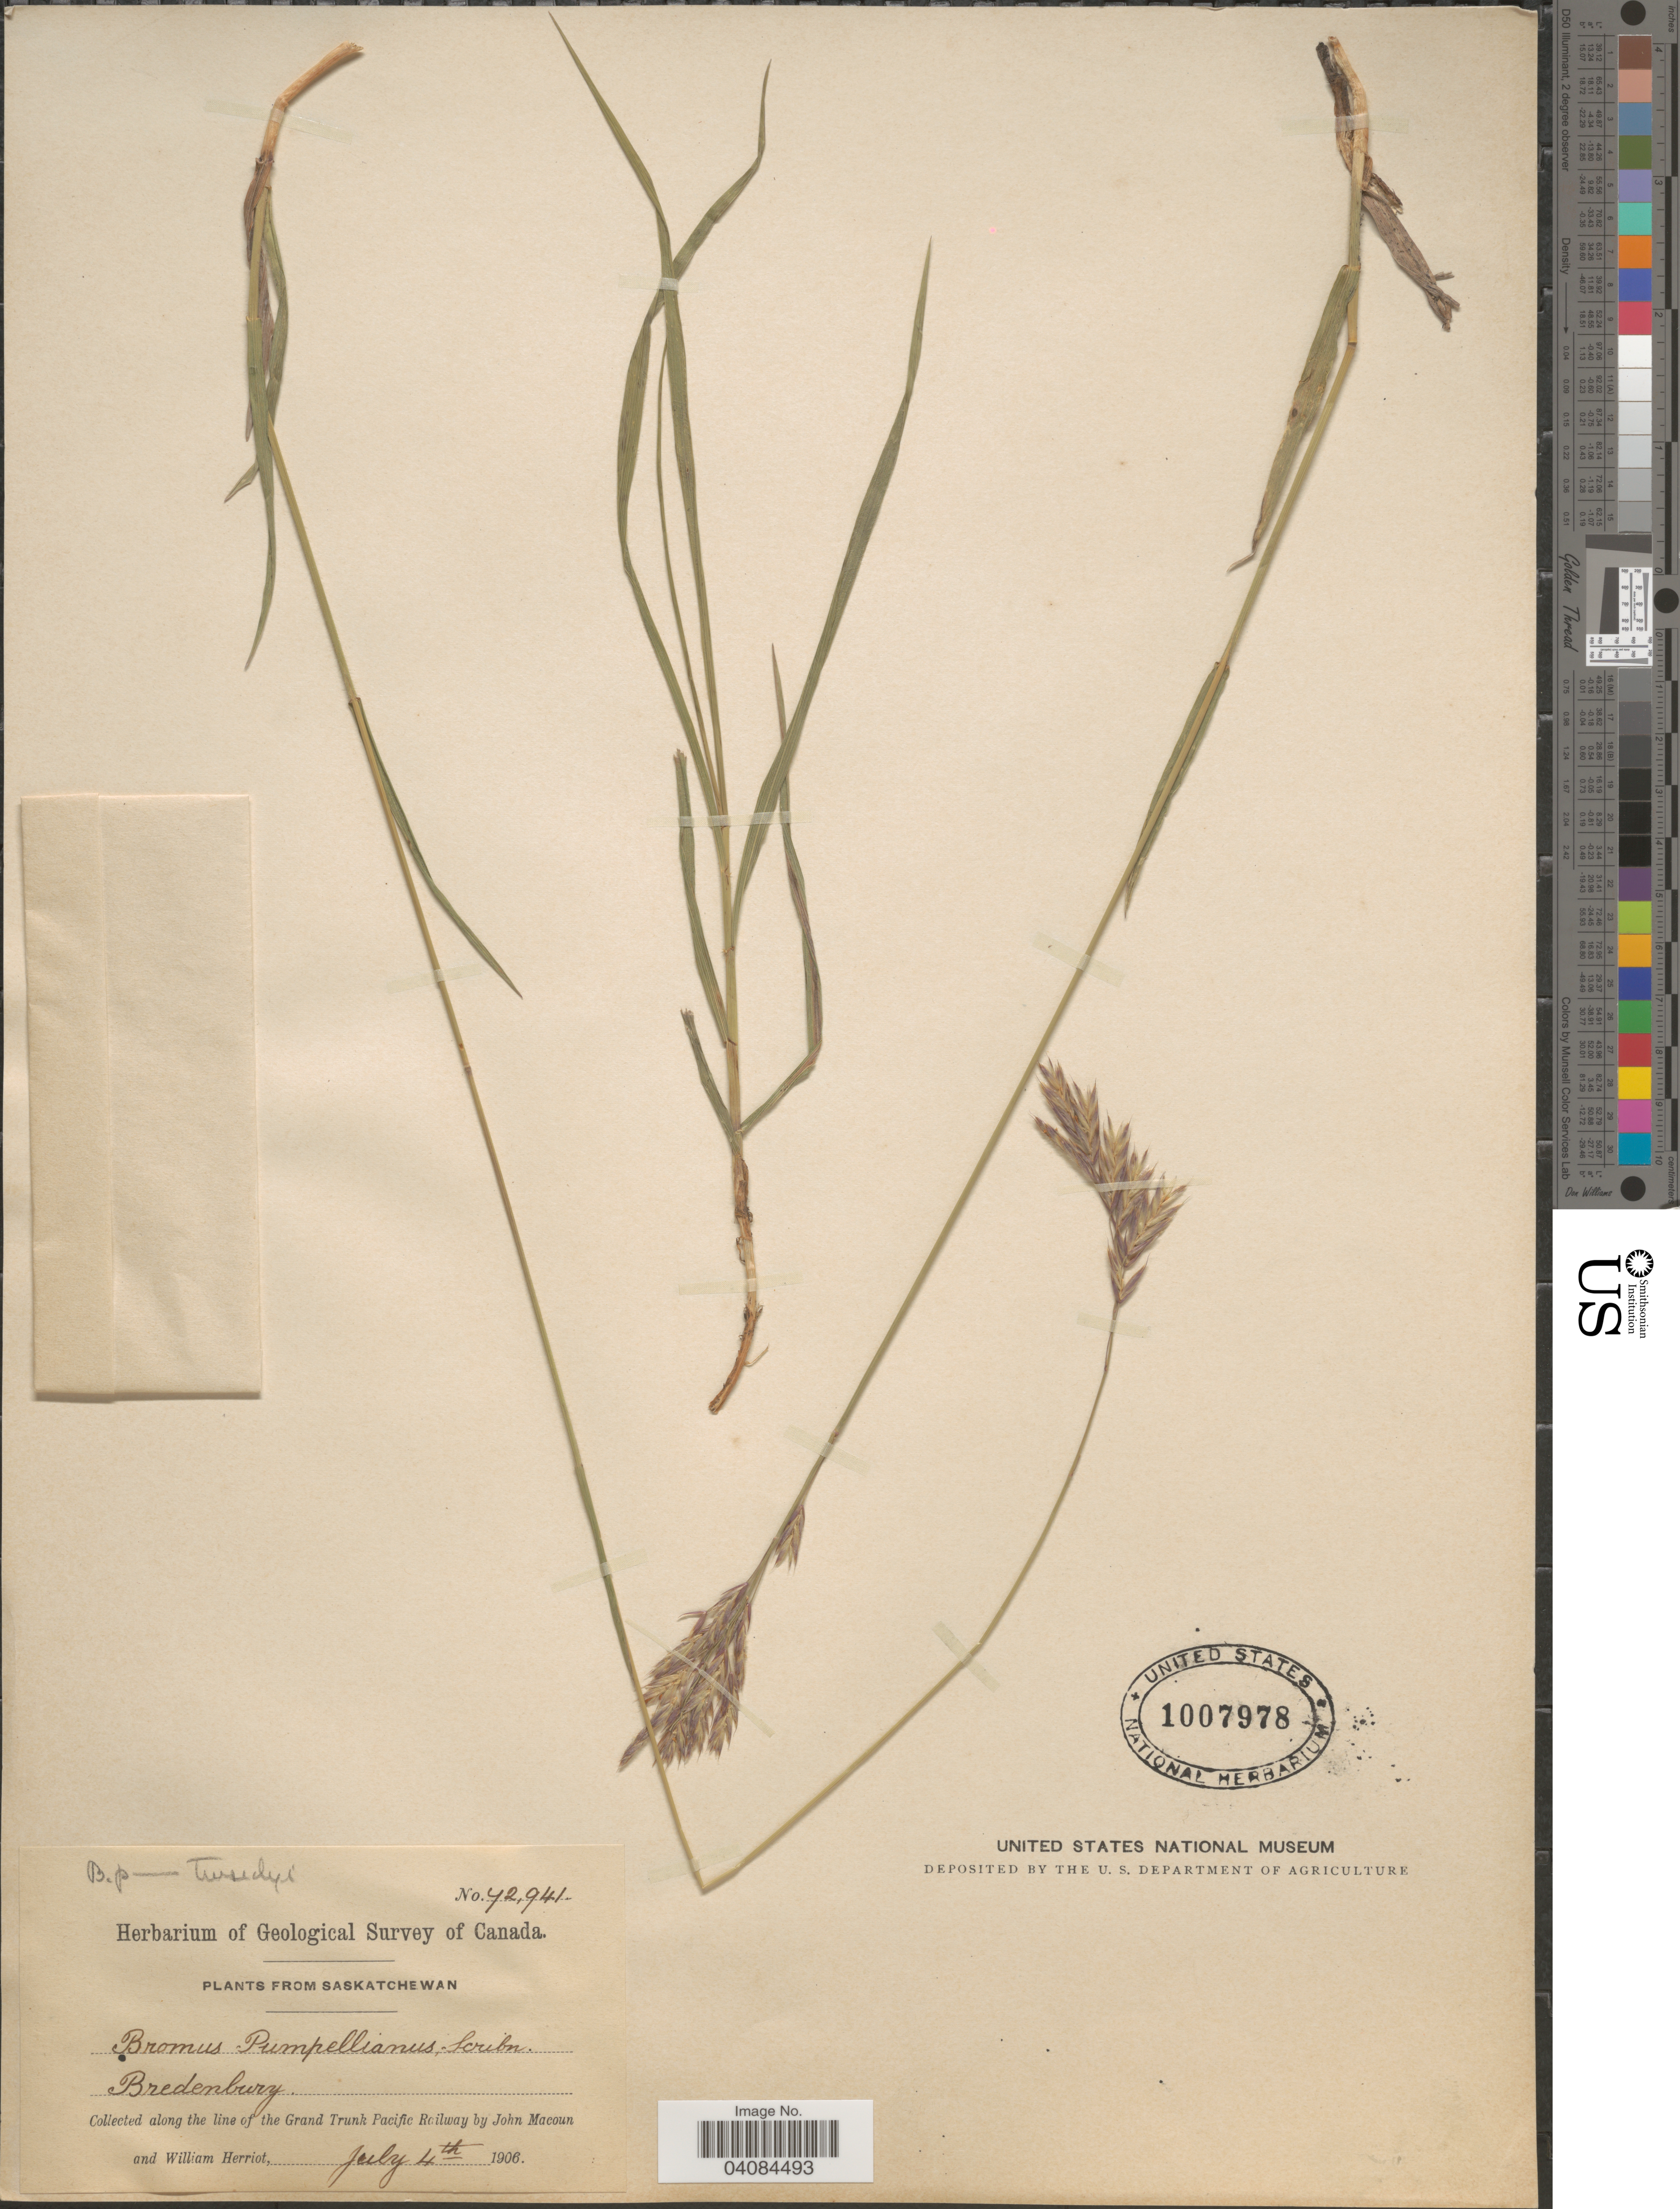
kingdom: Plantae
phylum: Tracheophyta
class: Liliopsida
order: Poales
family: Poaceae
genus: Bromus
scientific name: Bromus pumpellianus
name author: Scribn.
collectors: J. Macoun & W. Herriot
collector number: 72941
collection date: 1906-07-04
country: Canada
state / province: Saskatchewan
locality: Geological Survey of Canada. Bredenburg. Along the line of the Grand Trunk Pacific Railway.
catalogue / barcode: US 1007978